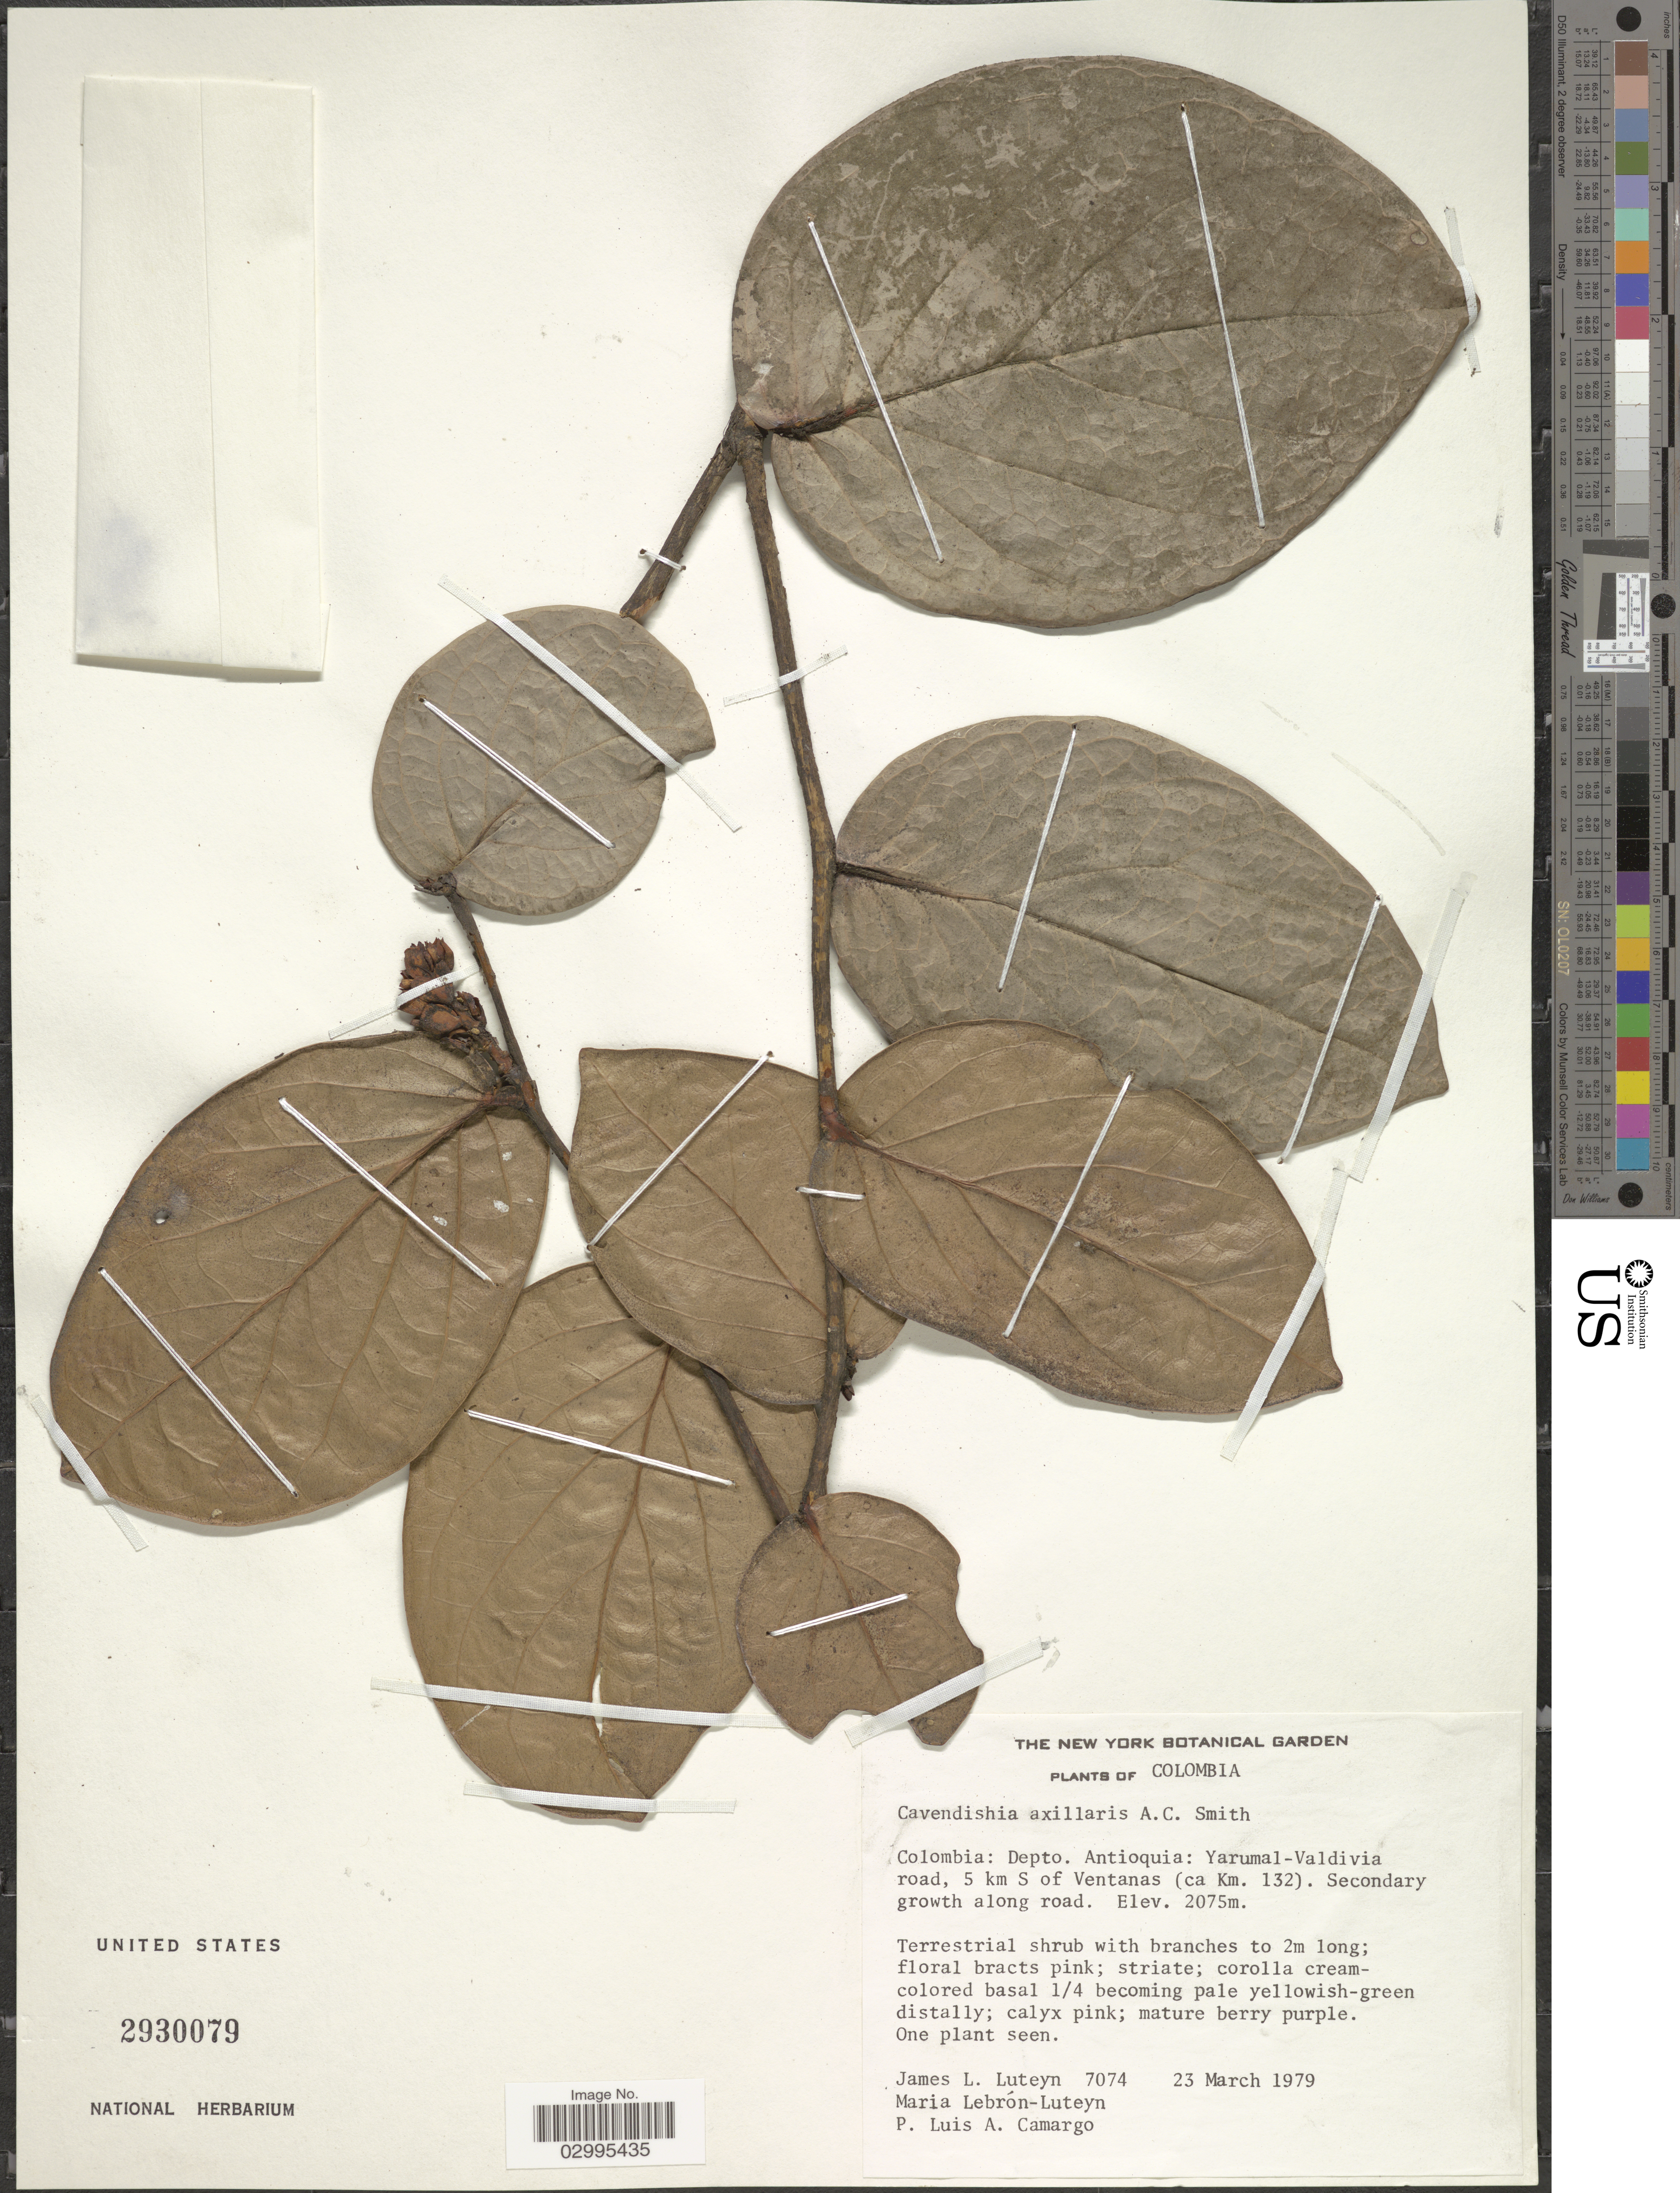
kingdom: Plantae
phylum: Tracheophyta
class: Magnoliopsida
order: Ericales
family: Ericaceae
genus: Cavendishia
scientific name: Cavendishia axillaris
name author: A.C. Sm.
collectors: J. Luteyn, M. L. Lebrón-Luteyn & P. Camargo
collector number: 7074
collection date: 1979-03-23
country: Colombia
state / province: Antioquia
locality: Depto. Antioquia: Yarumal-Valdivia road, 5 km S of Ventanas (ca. Km. 132). Secondary growth along road.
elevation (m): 2075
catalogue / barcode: US 2930079